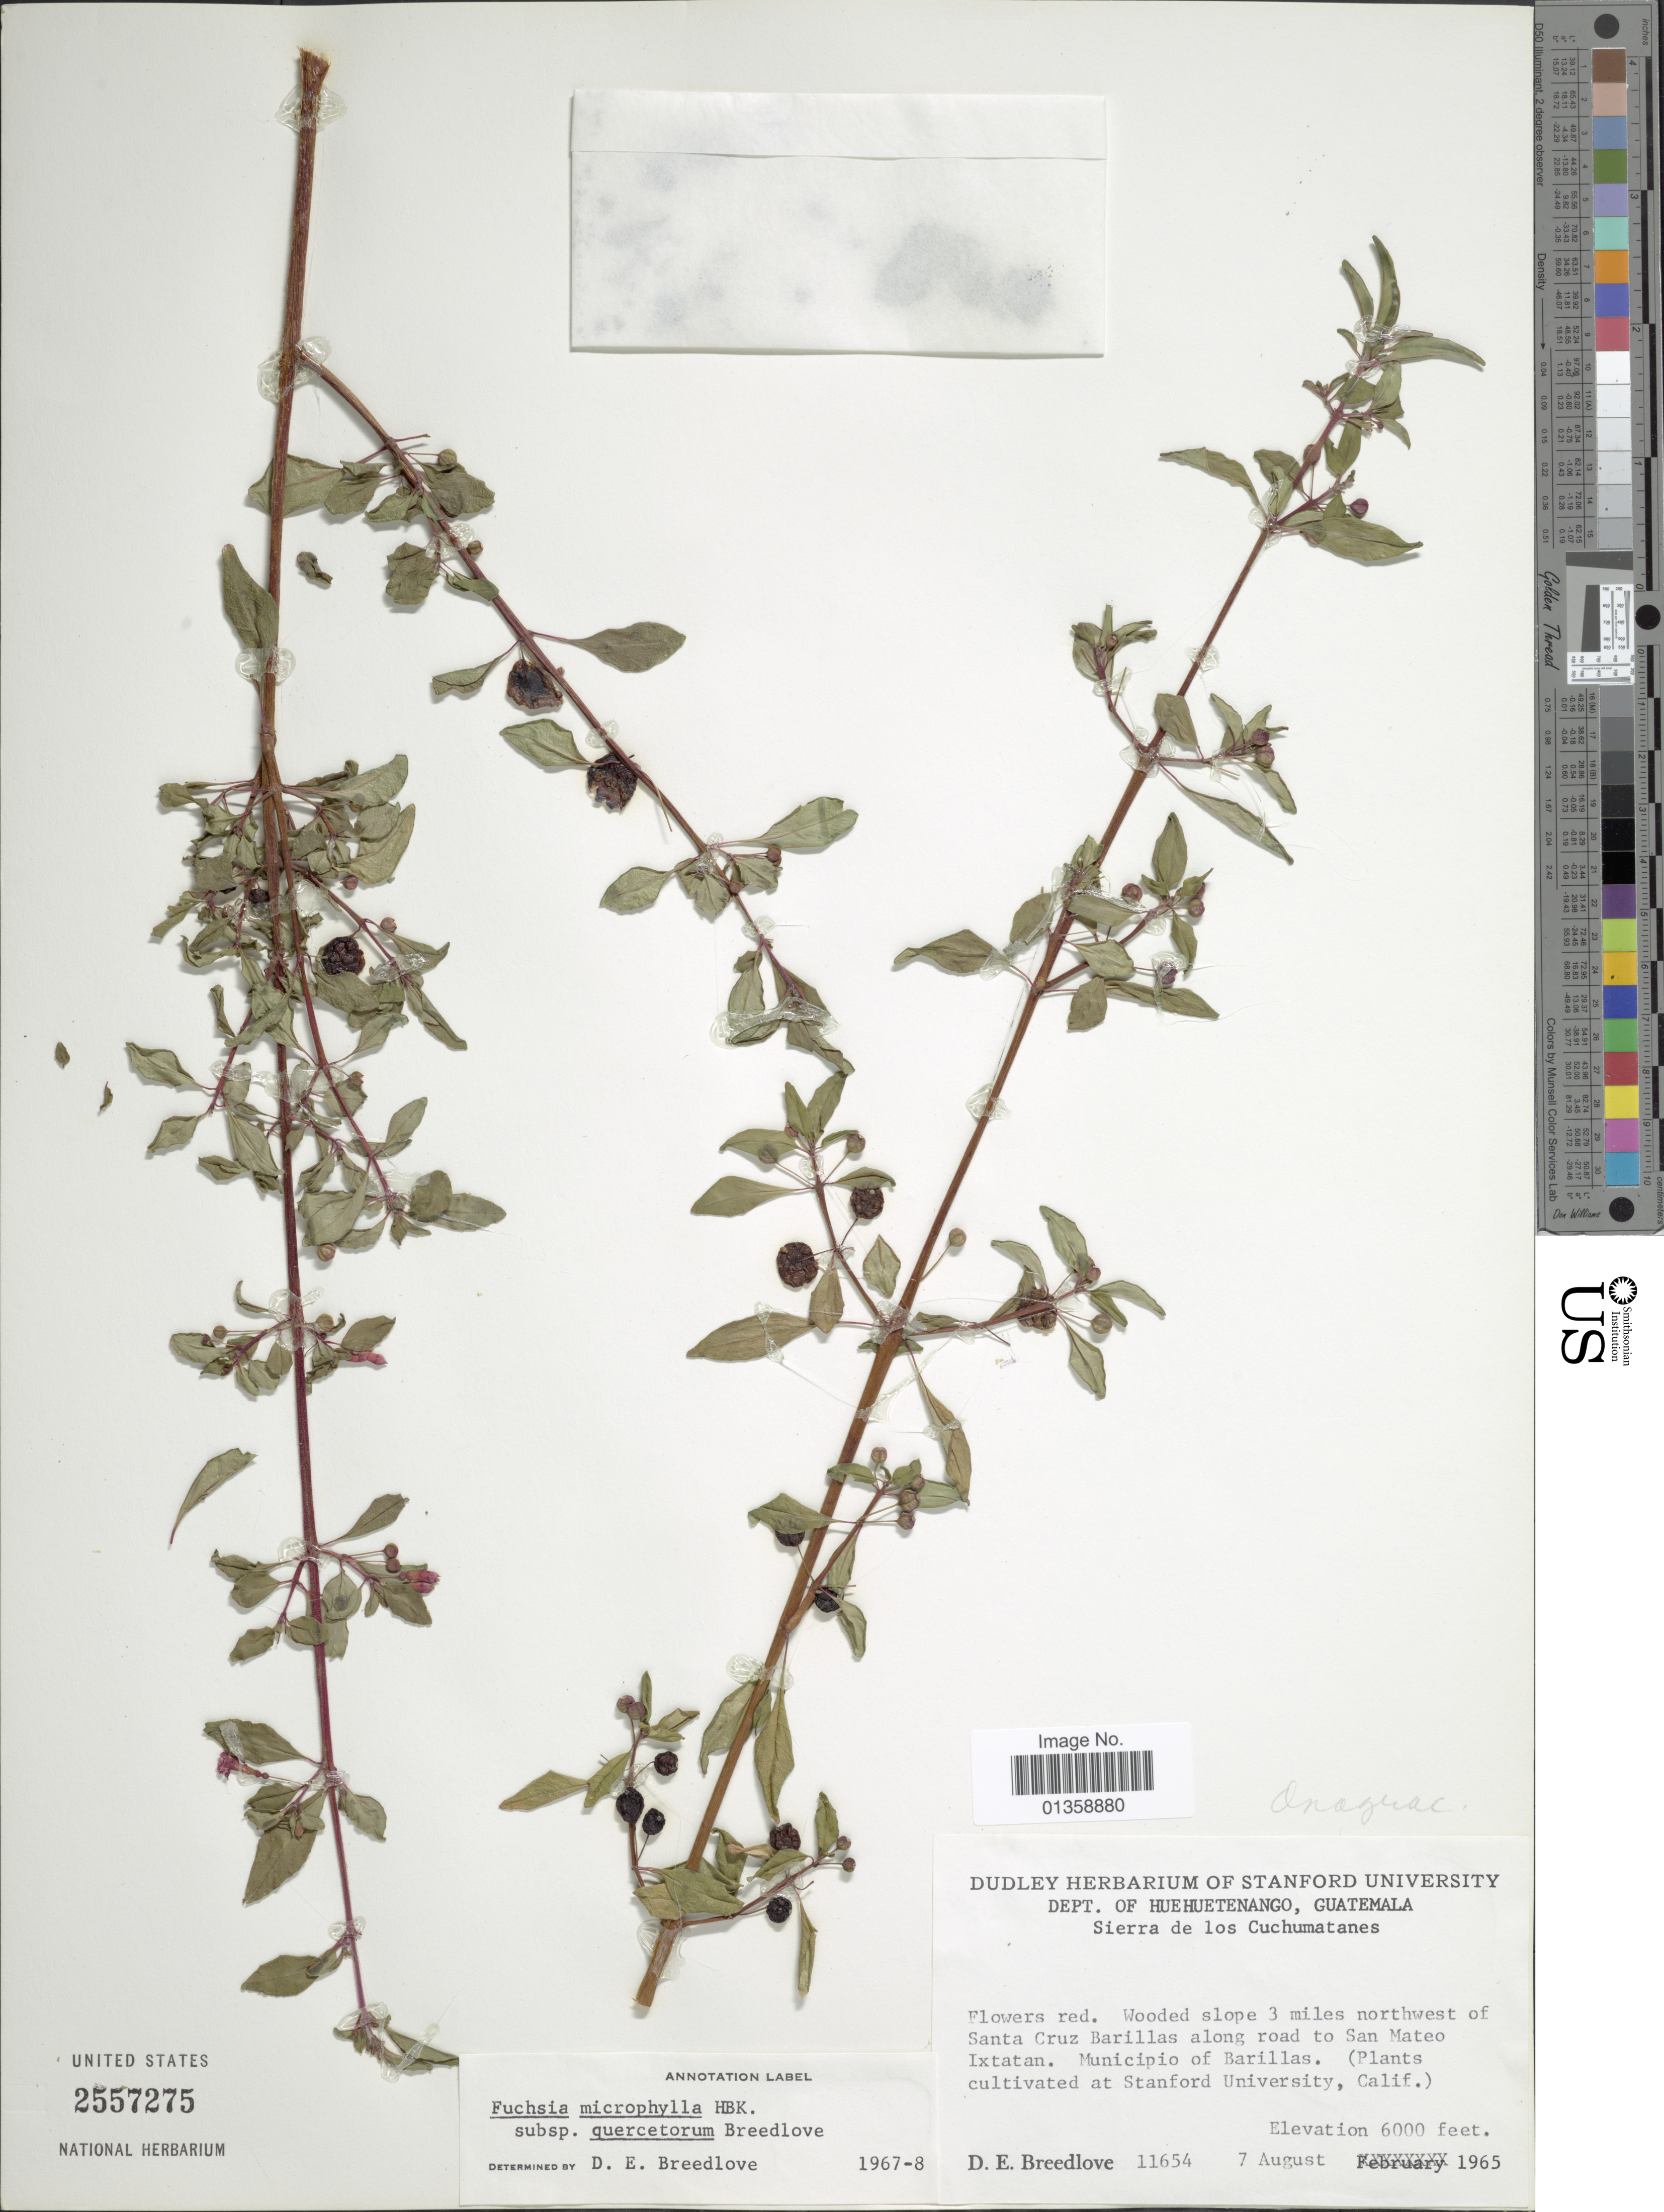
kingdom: Plantae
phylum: Tracheophyta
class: Magnoliopsida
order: Myrtales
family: Onagraceae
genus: Fuchsia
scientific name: Fuchsia microphylla subsp. quercetorum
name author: Breedlove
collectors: D. E. Breedlove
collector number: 11654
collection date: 1965-08-07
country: Guatemala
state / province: Huehuetenango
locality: Sierra de los Cuchumatanes. Wooded slope 3 miles northwest of Santa Cruz Barillas along road to San Mateo Ixtatan, Municipio of Barillas. (Plants cultivated at Stanford University, Calif.) [unsure placement]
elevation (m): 1829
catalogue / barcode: US 2557275